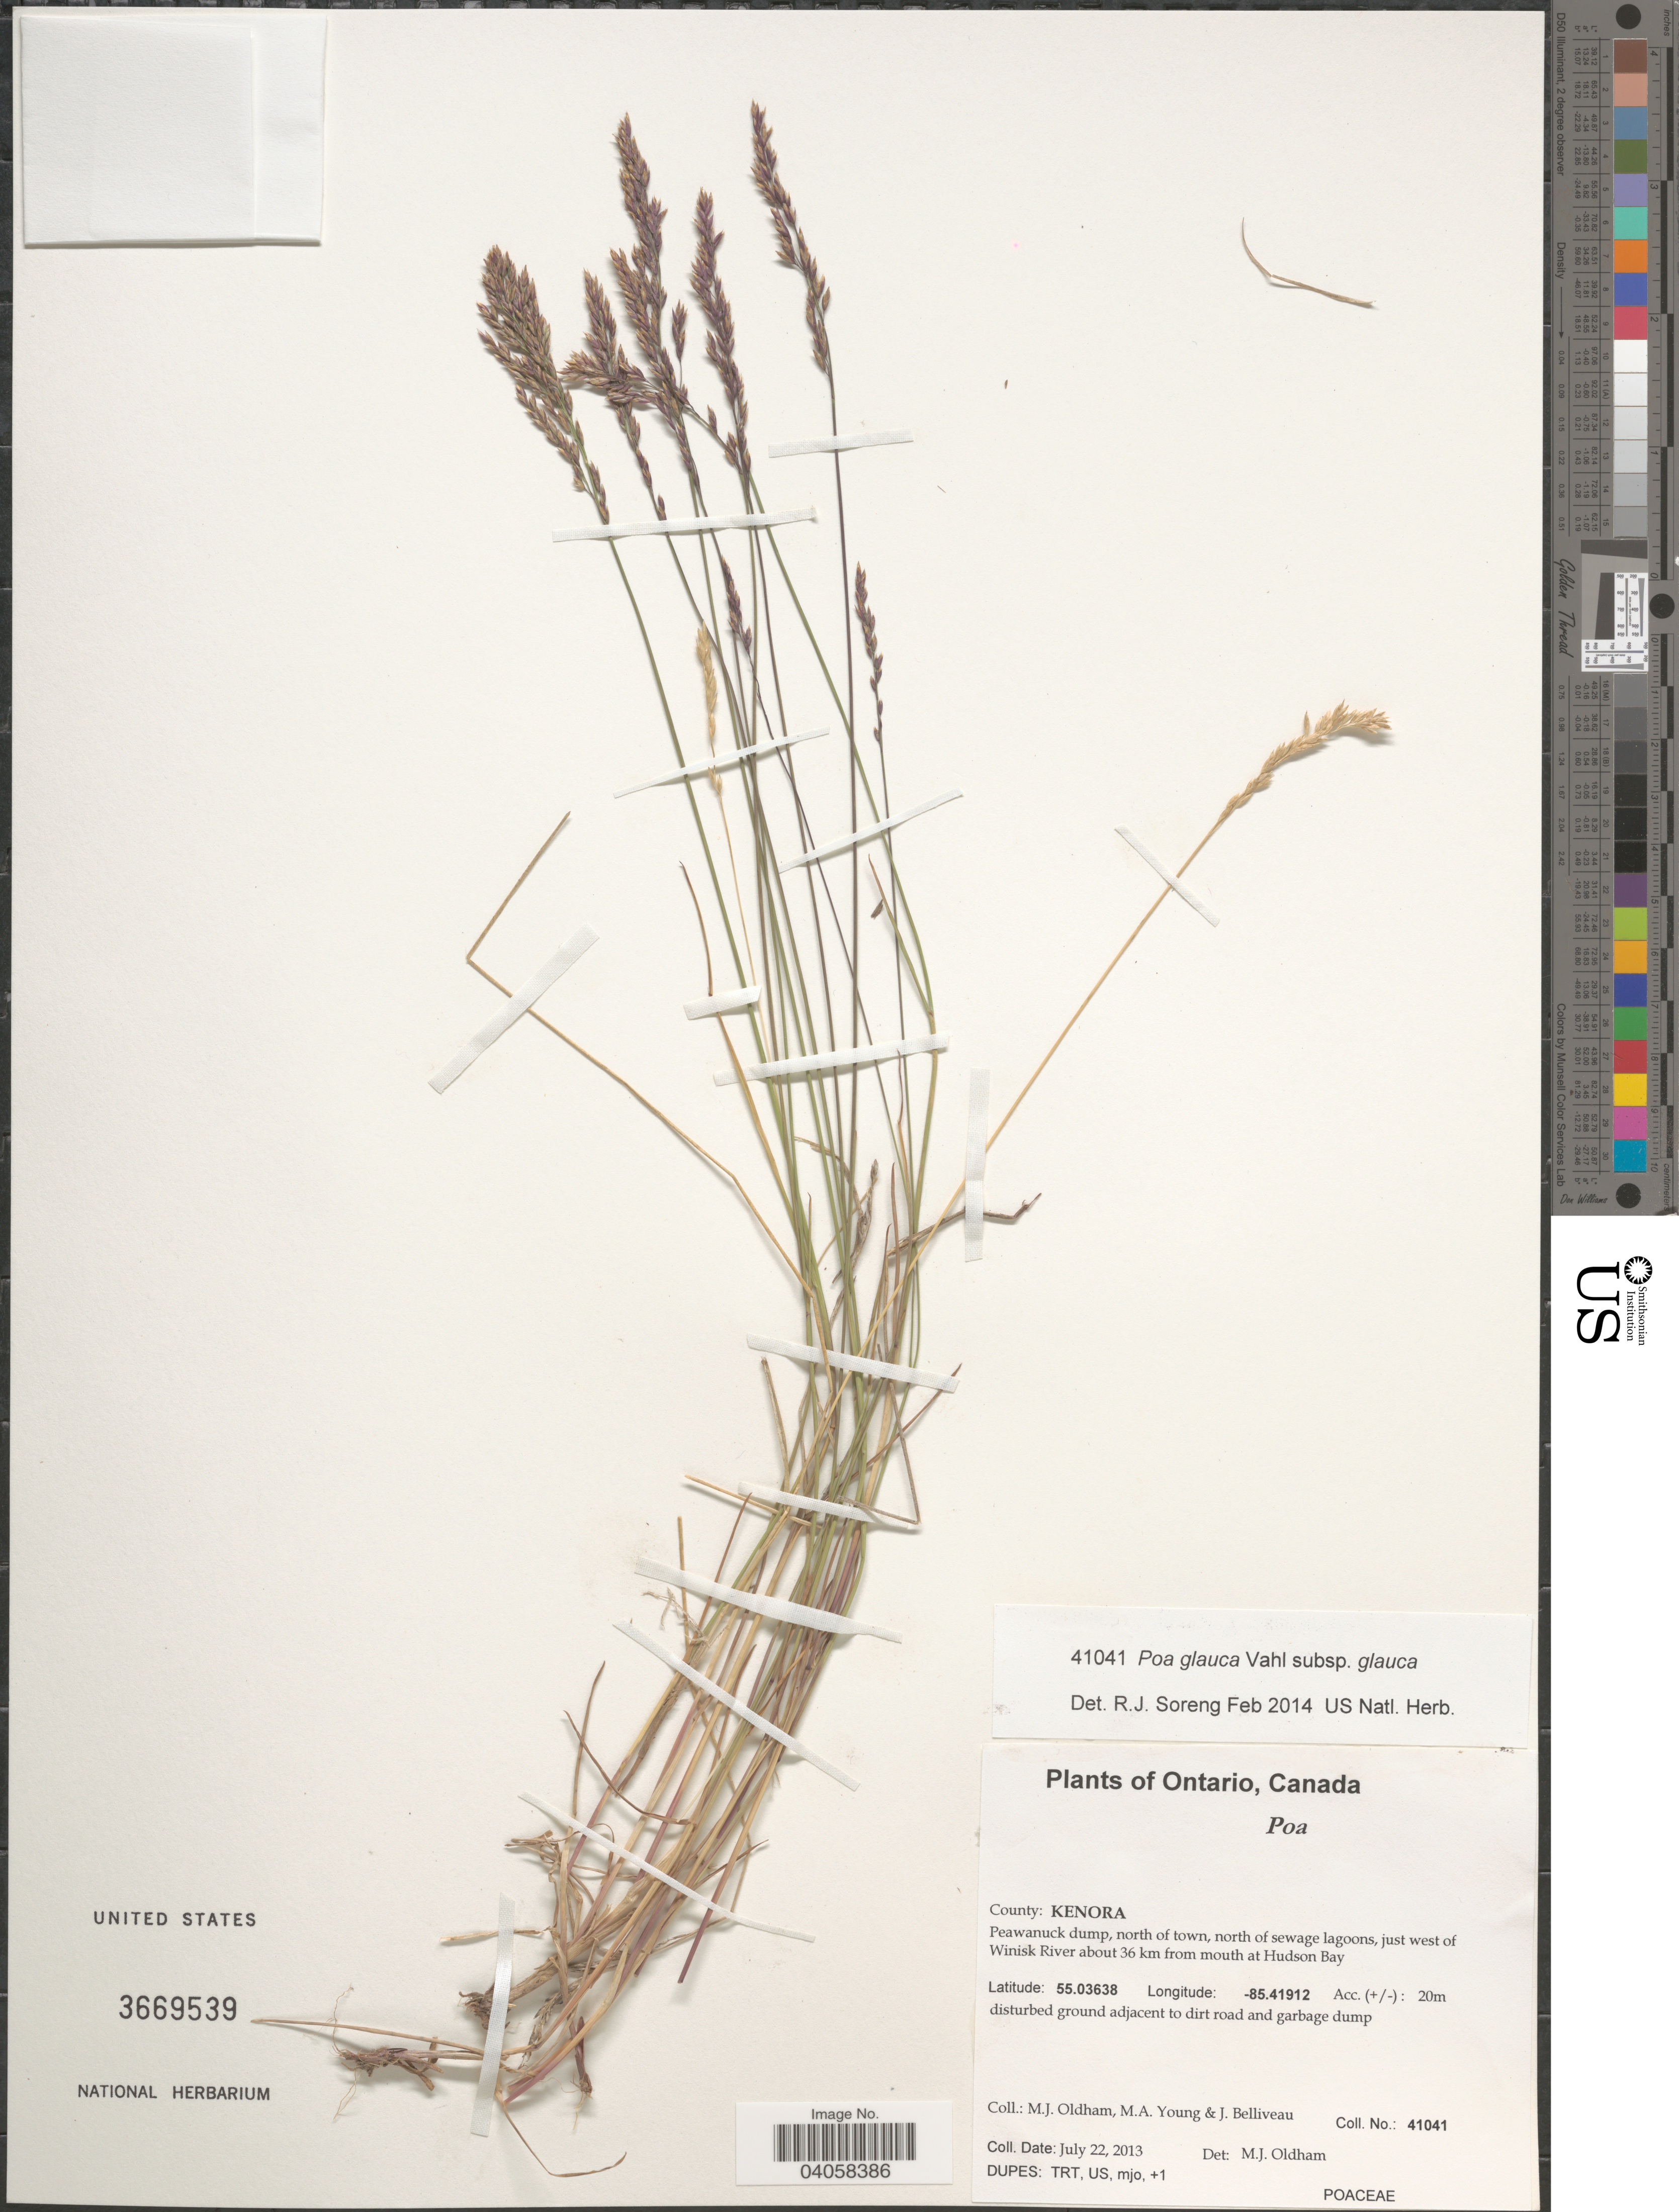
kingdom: Plantae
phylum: Tracheophyta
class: Liliopsida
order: Poales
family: Poaceae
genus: Poa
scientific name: Poa glauca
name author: Vahl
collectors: M. Oldham, M. Young & J. Belliveau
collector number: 41041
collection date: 2013-07-22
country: Canada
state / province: Ontario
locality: County: Kenora. Peawanuck dump, north of town, north of sewage lagoons, just west of Winisk River about 36 km from mouth at Hudson Bay.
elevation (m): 20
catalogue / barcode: US 3669539